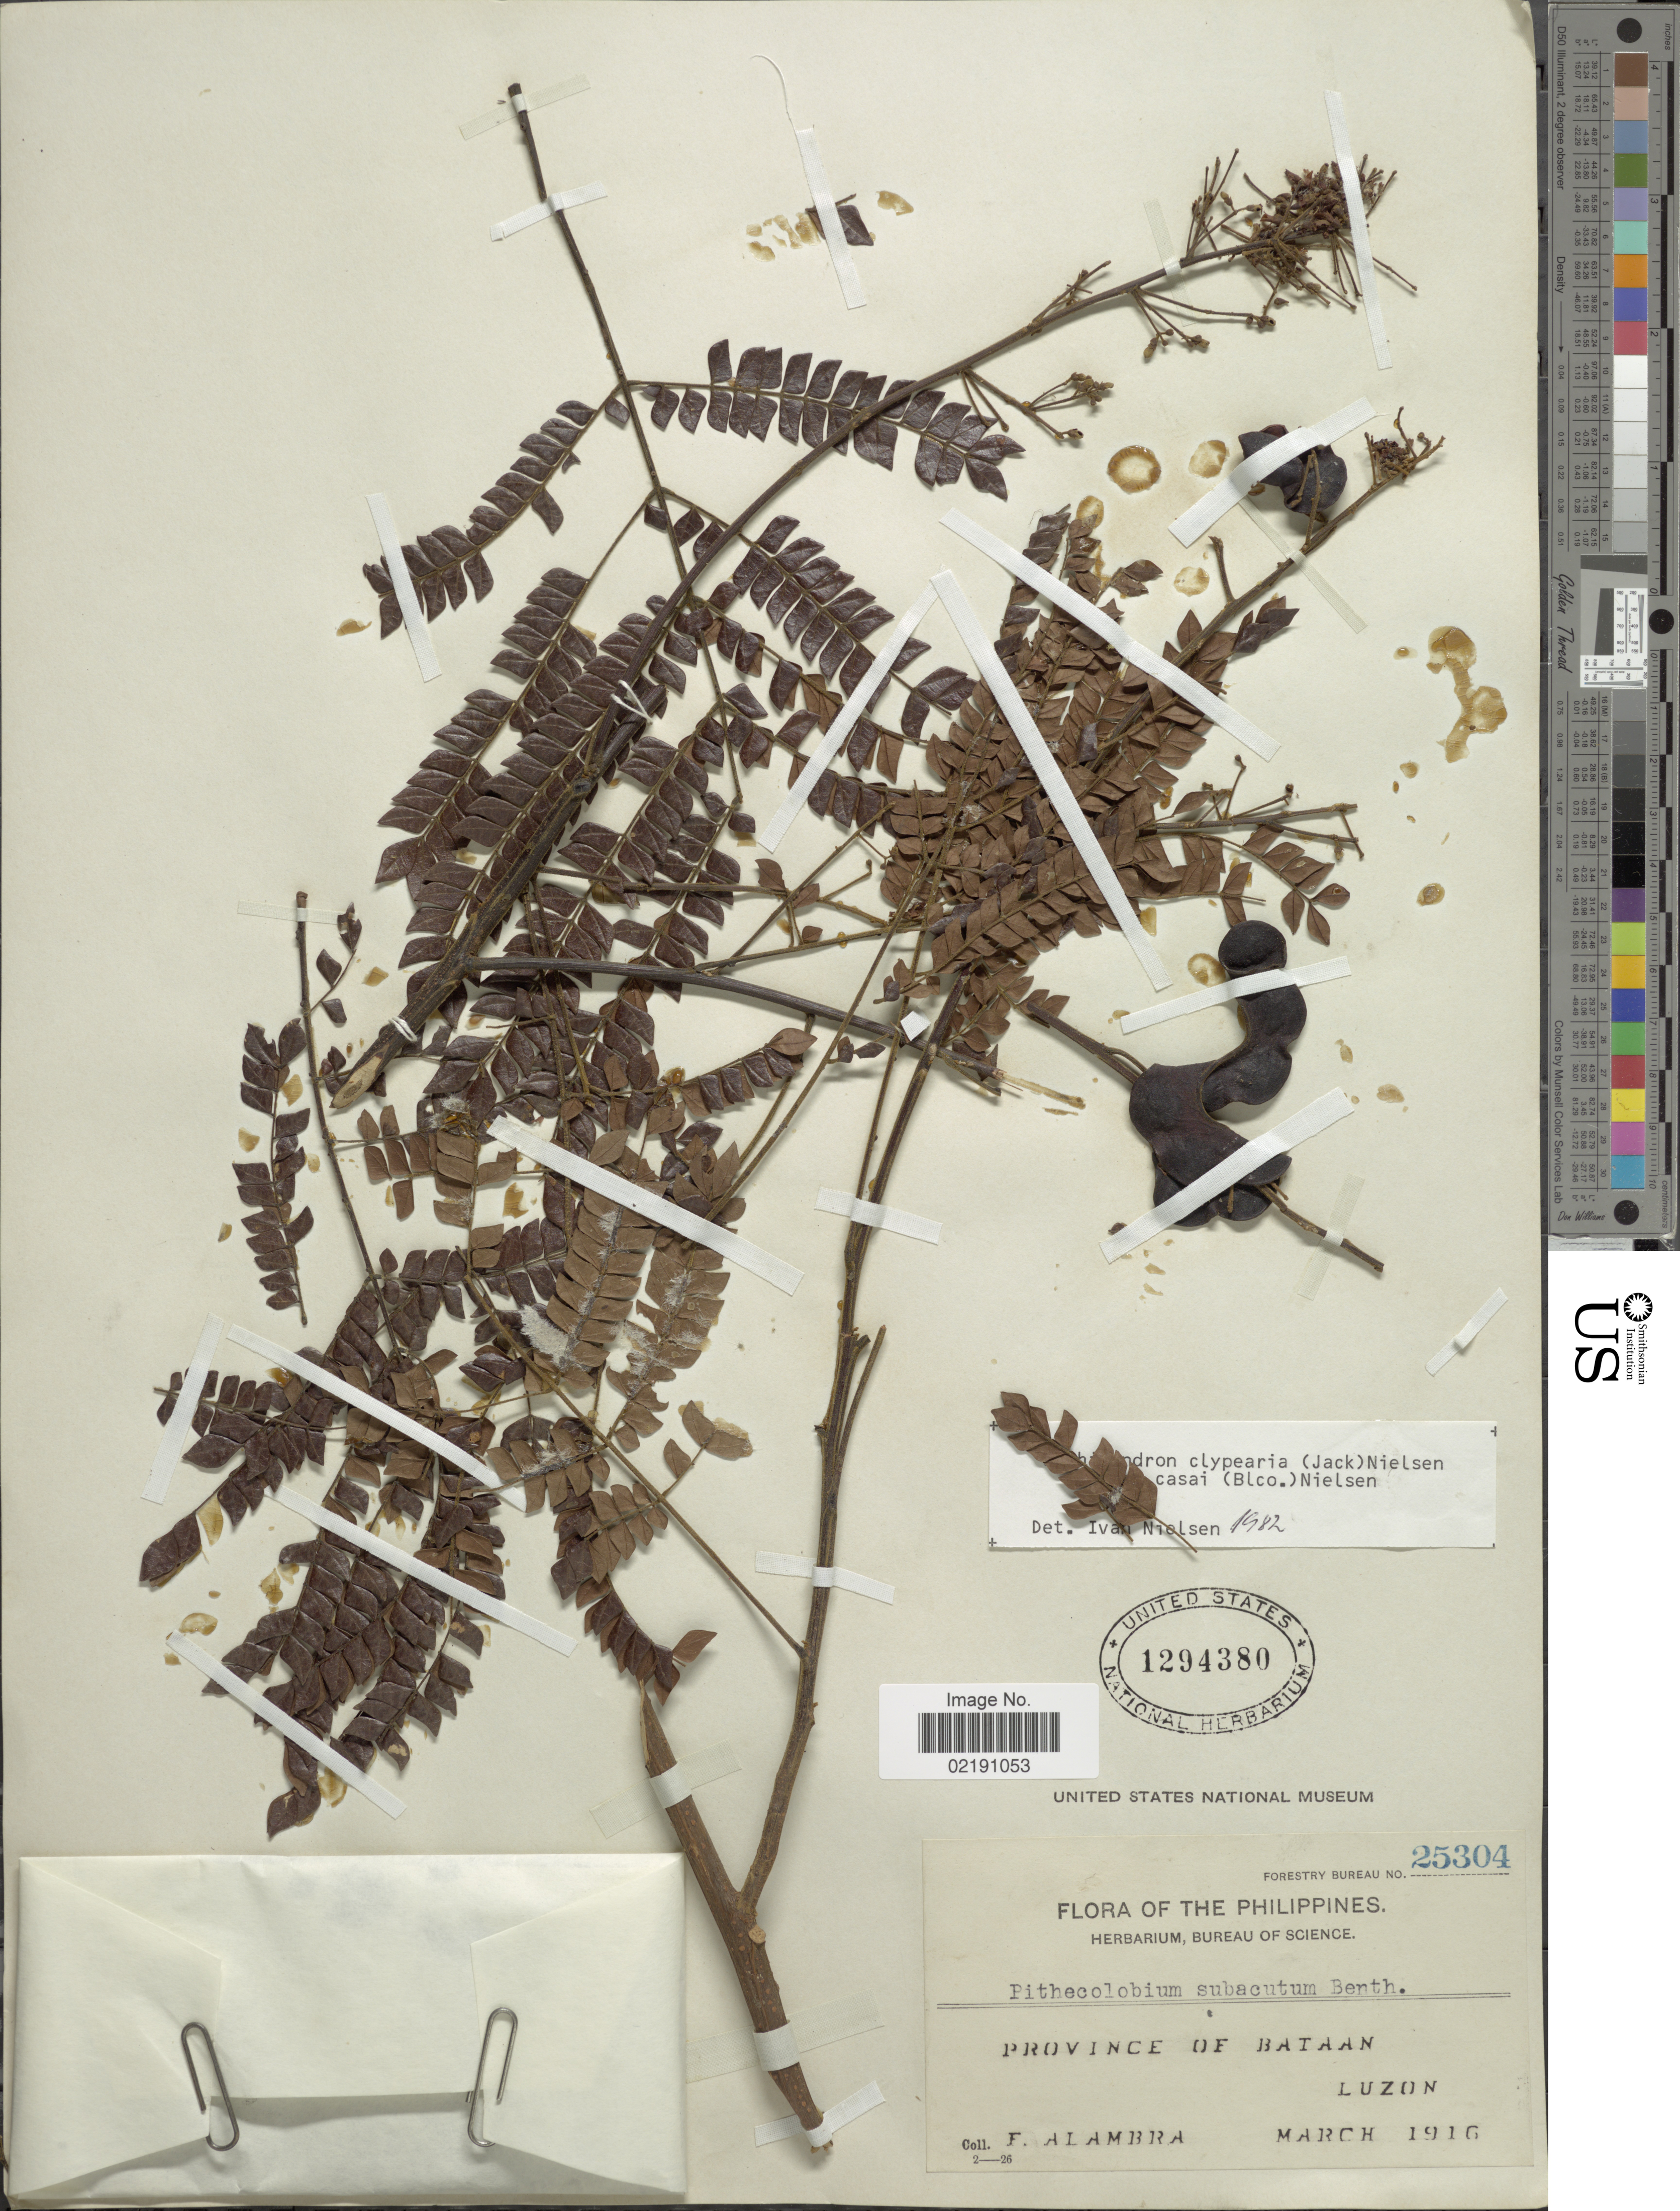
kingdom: Plantae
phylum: Tracheophyta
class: Magnoliopsida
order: Fabales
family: Fabaceae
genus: Archidendron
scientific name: Archidendron clypearia var. casai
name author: (Blanco) I.C. Nielsen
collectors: F. Alambra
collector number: Forestry Bureau 25304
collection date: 1916-03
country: Philippines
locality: Province of Bataan. Luzon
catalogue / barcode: US 1294380